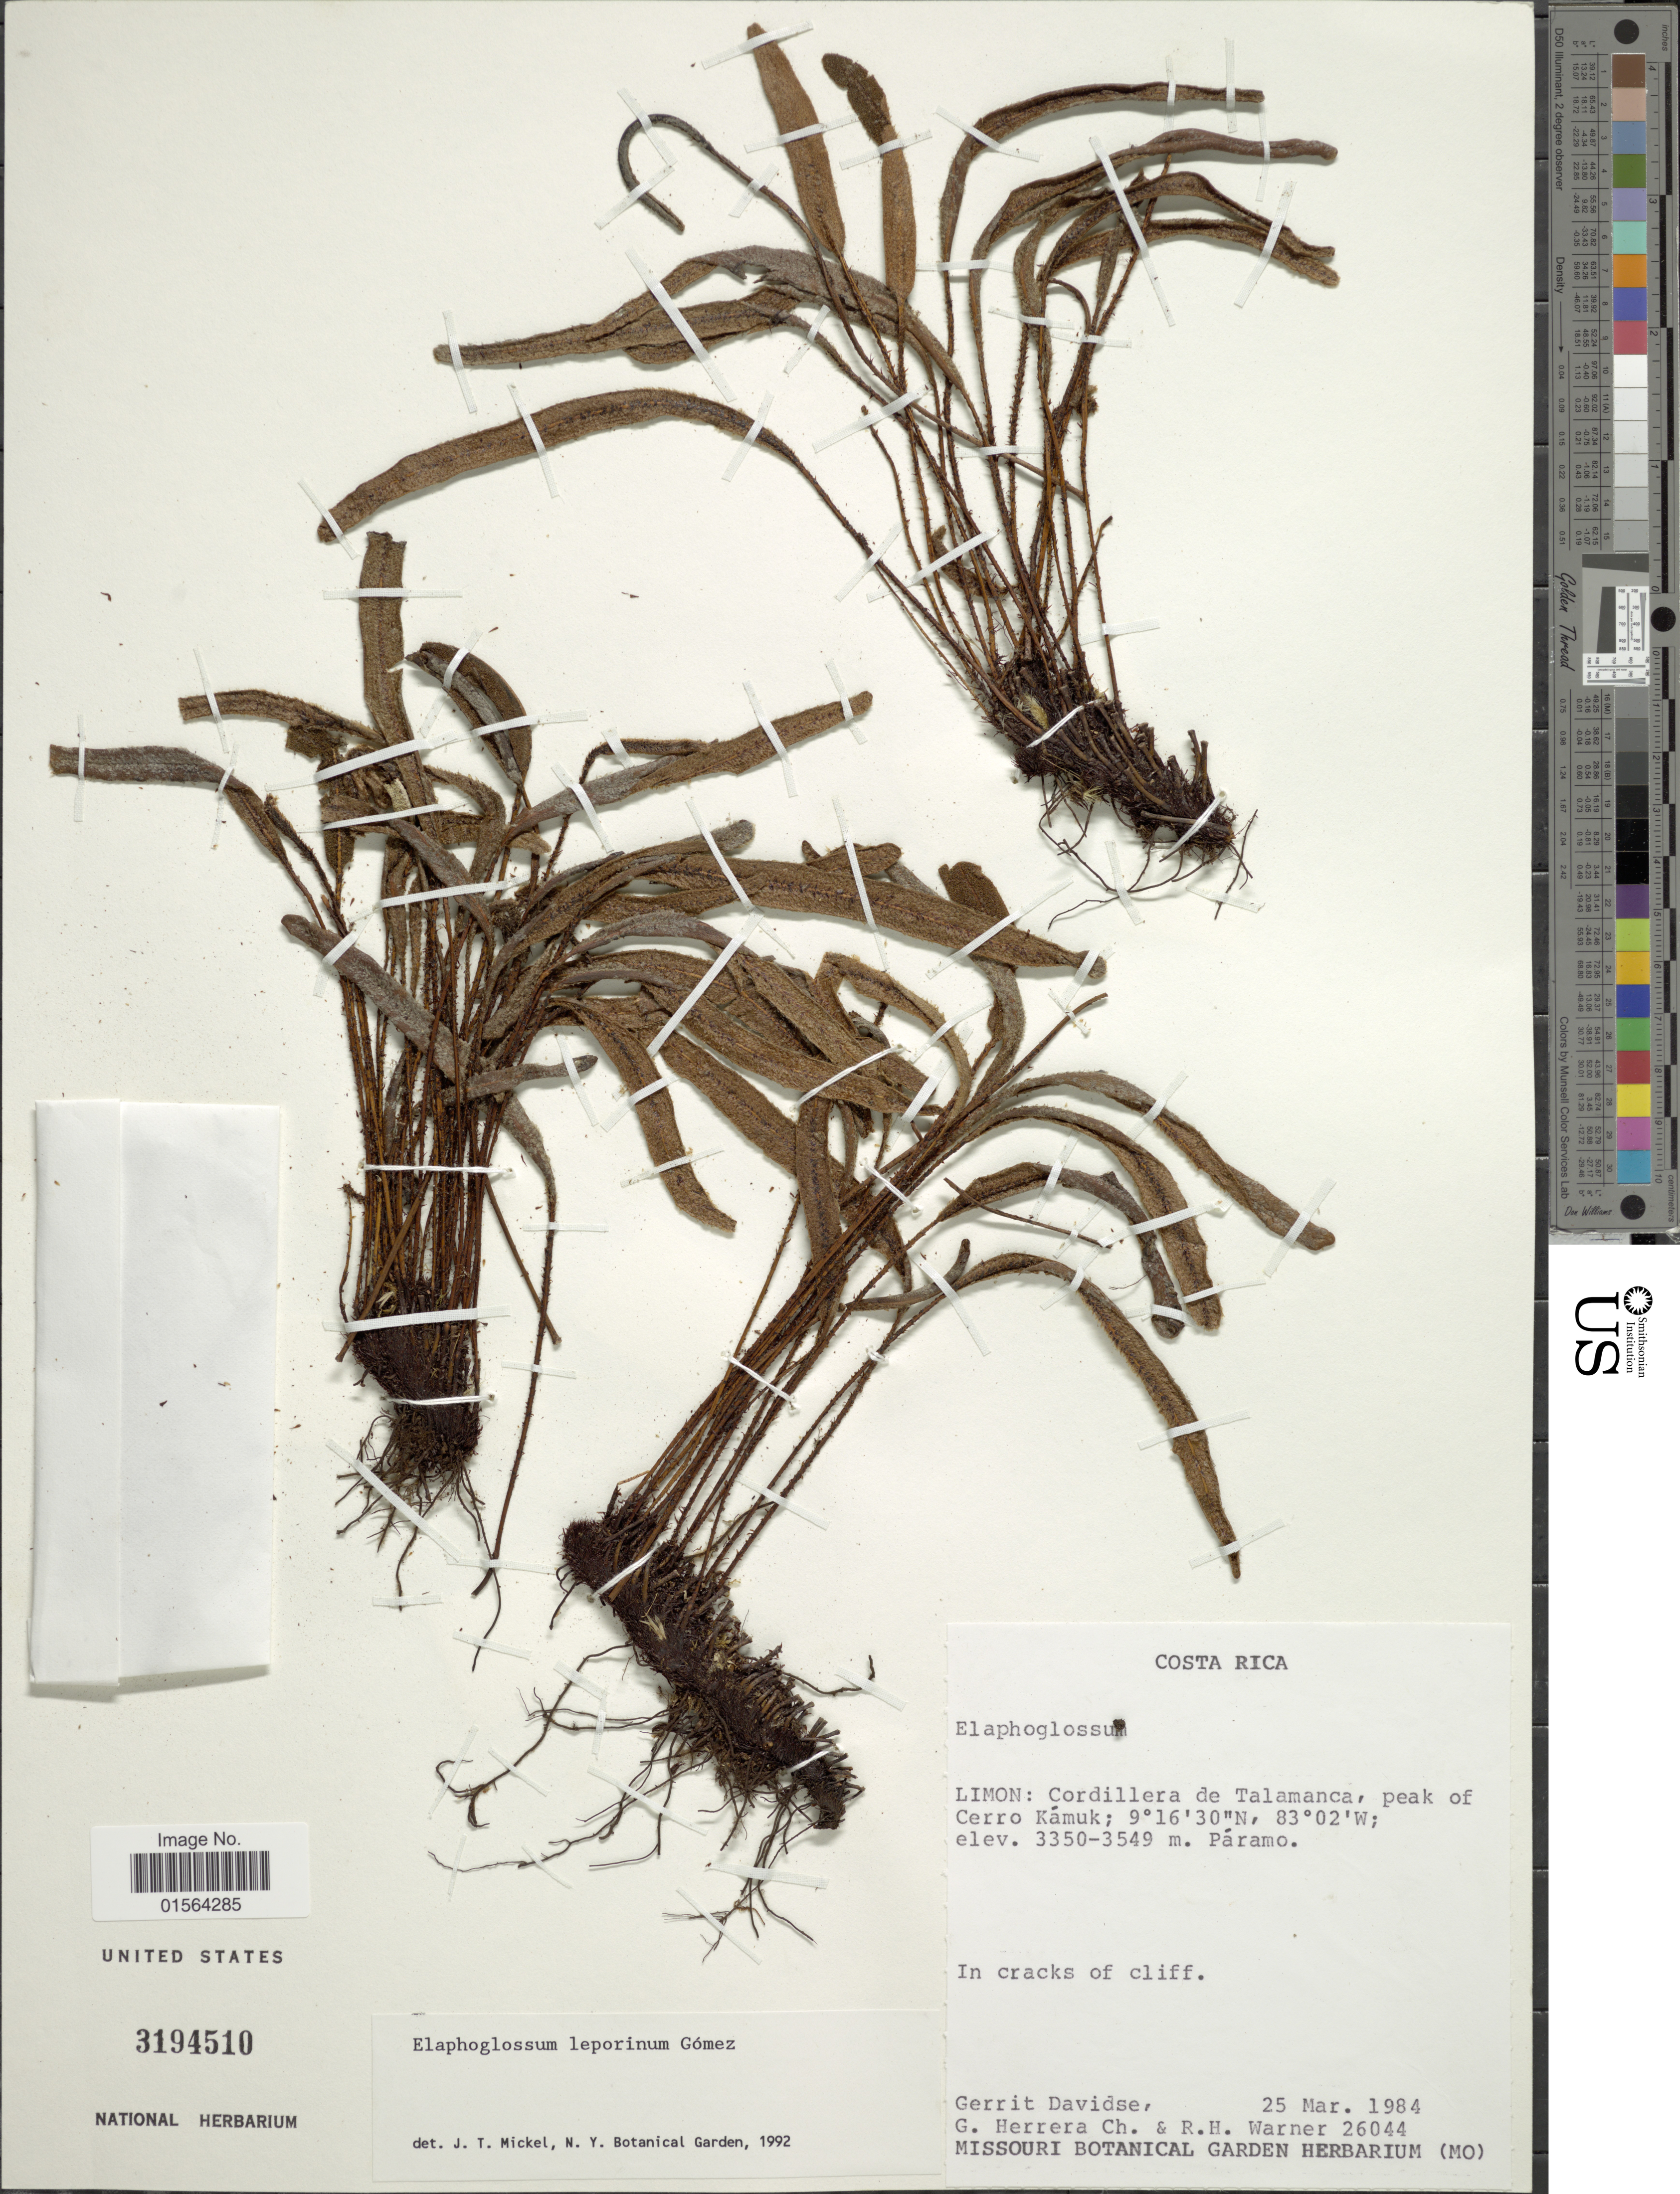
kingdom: Plantae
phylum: Tracheophyta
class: Polypodiopsida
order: Polypodiales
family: Dryopteridaceae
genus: Elaphoglossum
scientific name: Elaphoglossum leporinum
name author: L.D. Gómez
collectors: G. Davidse, G. Herrera Ch. & R. H. Warner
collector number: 26044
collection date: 1984-03-25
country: Costa Rica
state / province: Limón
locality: Limon: Cordillera de Talamanca, peak of Kamuk, Paramo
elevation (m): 3350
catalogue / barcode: US 3194510